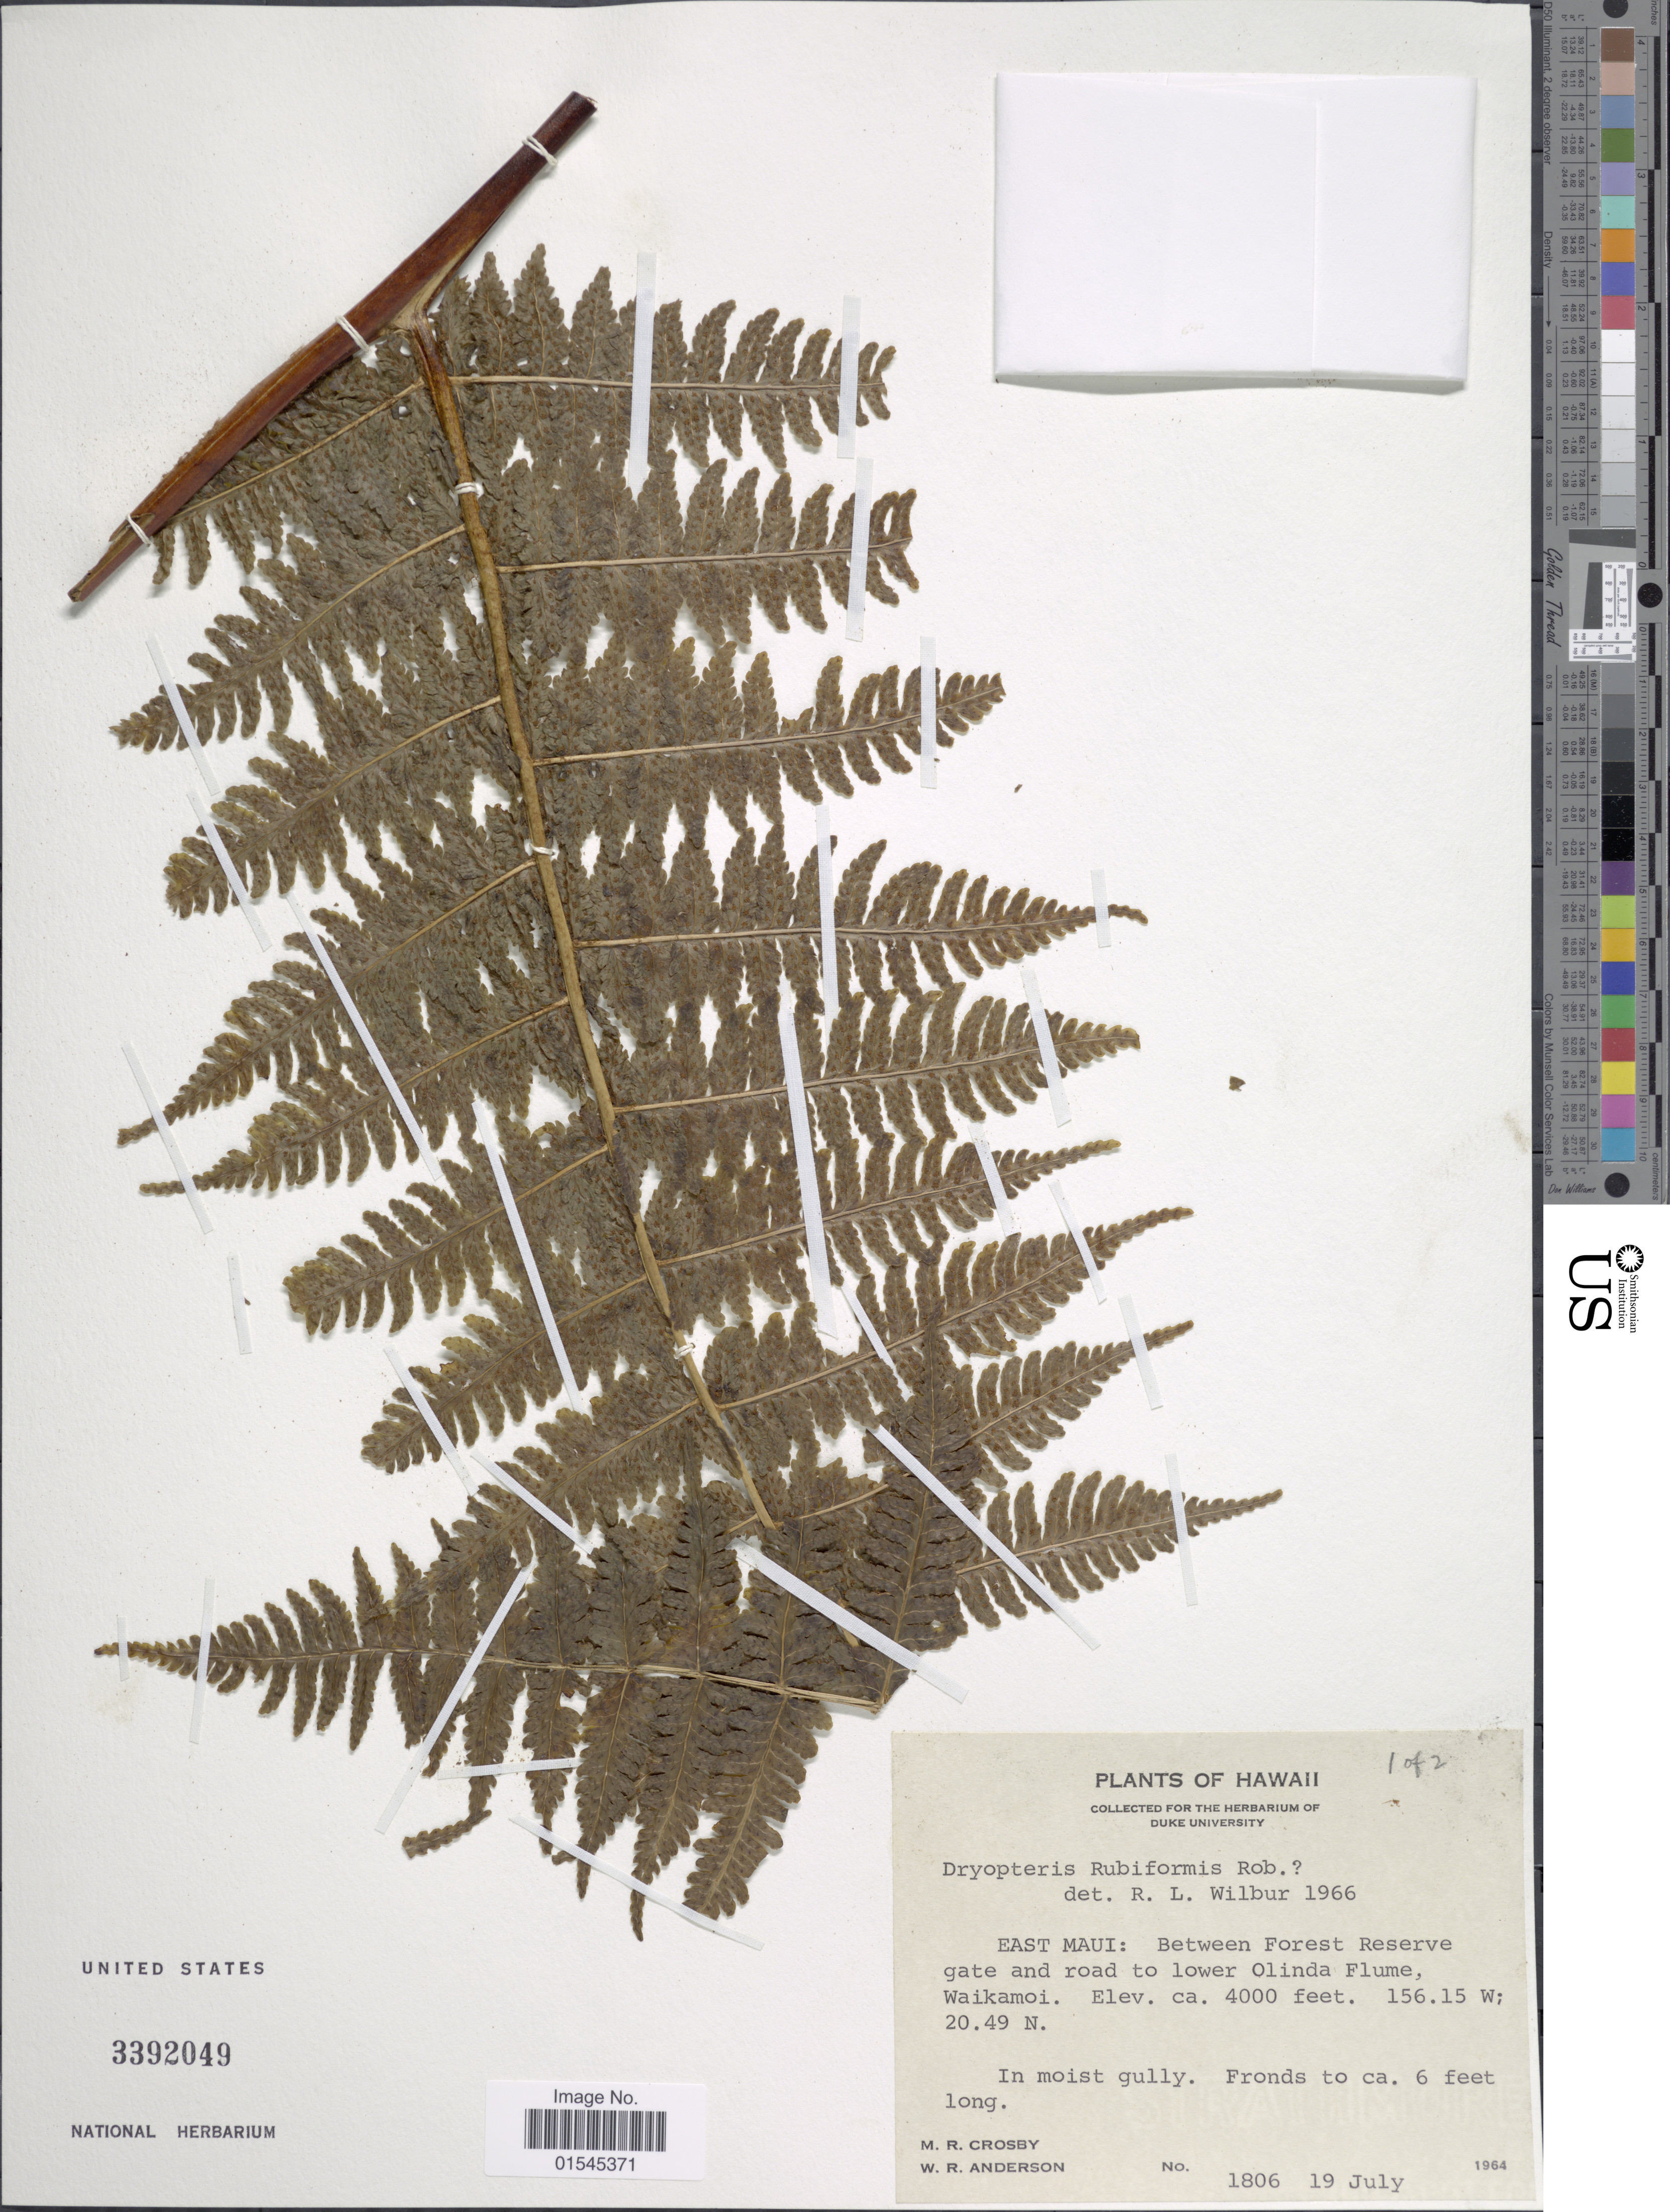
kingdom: Plantae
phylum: Tracheophyta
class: Polypodiopsida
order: Polypodiales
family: Thelypteridaceae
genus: Sphaerostephanos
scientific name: Sphaerostephanos perglanduliferus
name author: (Alderw.) Holttum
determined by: Wagner, W. L., (BOT), Smithsonian Institution - National Museum of Natural History (UNITED STATES)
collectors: M. R. Crosby & W. Anderson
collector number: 1806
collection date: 1964-07-19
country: United States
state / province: Hawaii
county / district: Maui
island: Maui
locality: East Maui: Between Forest Reserve gate and road to lower Olinda Flume, waikamoi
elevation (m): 1219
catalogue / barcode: US 3392049